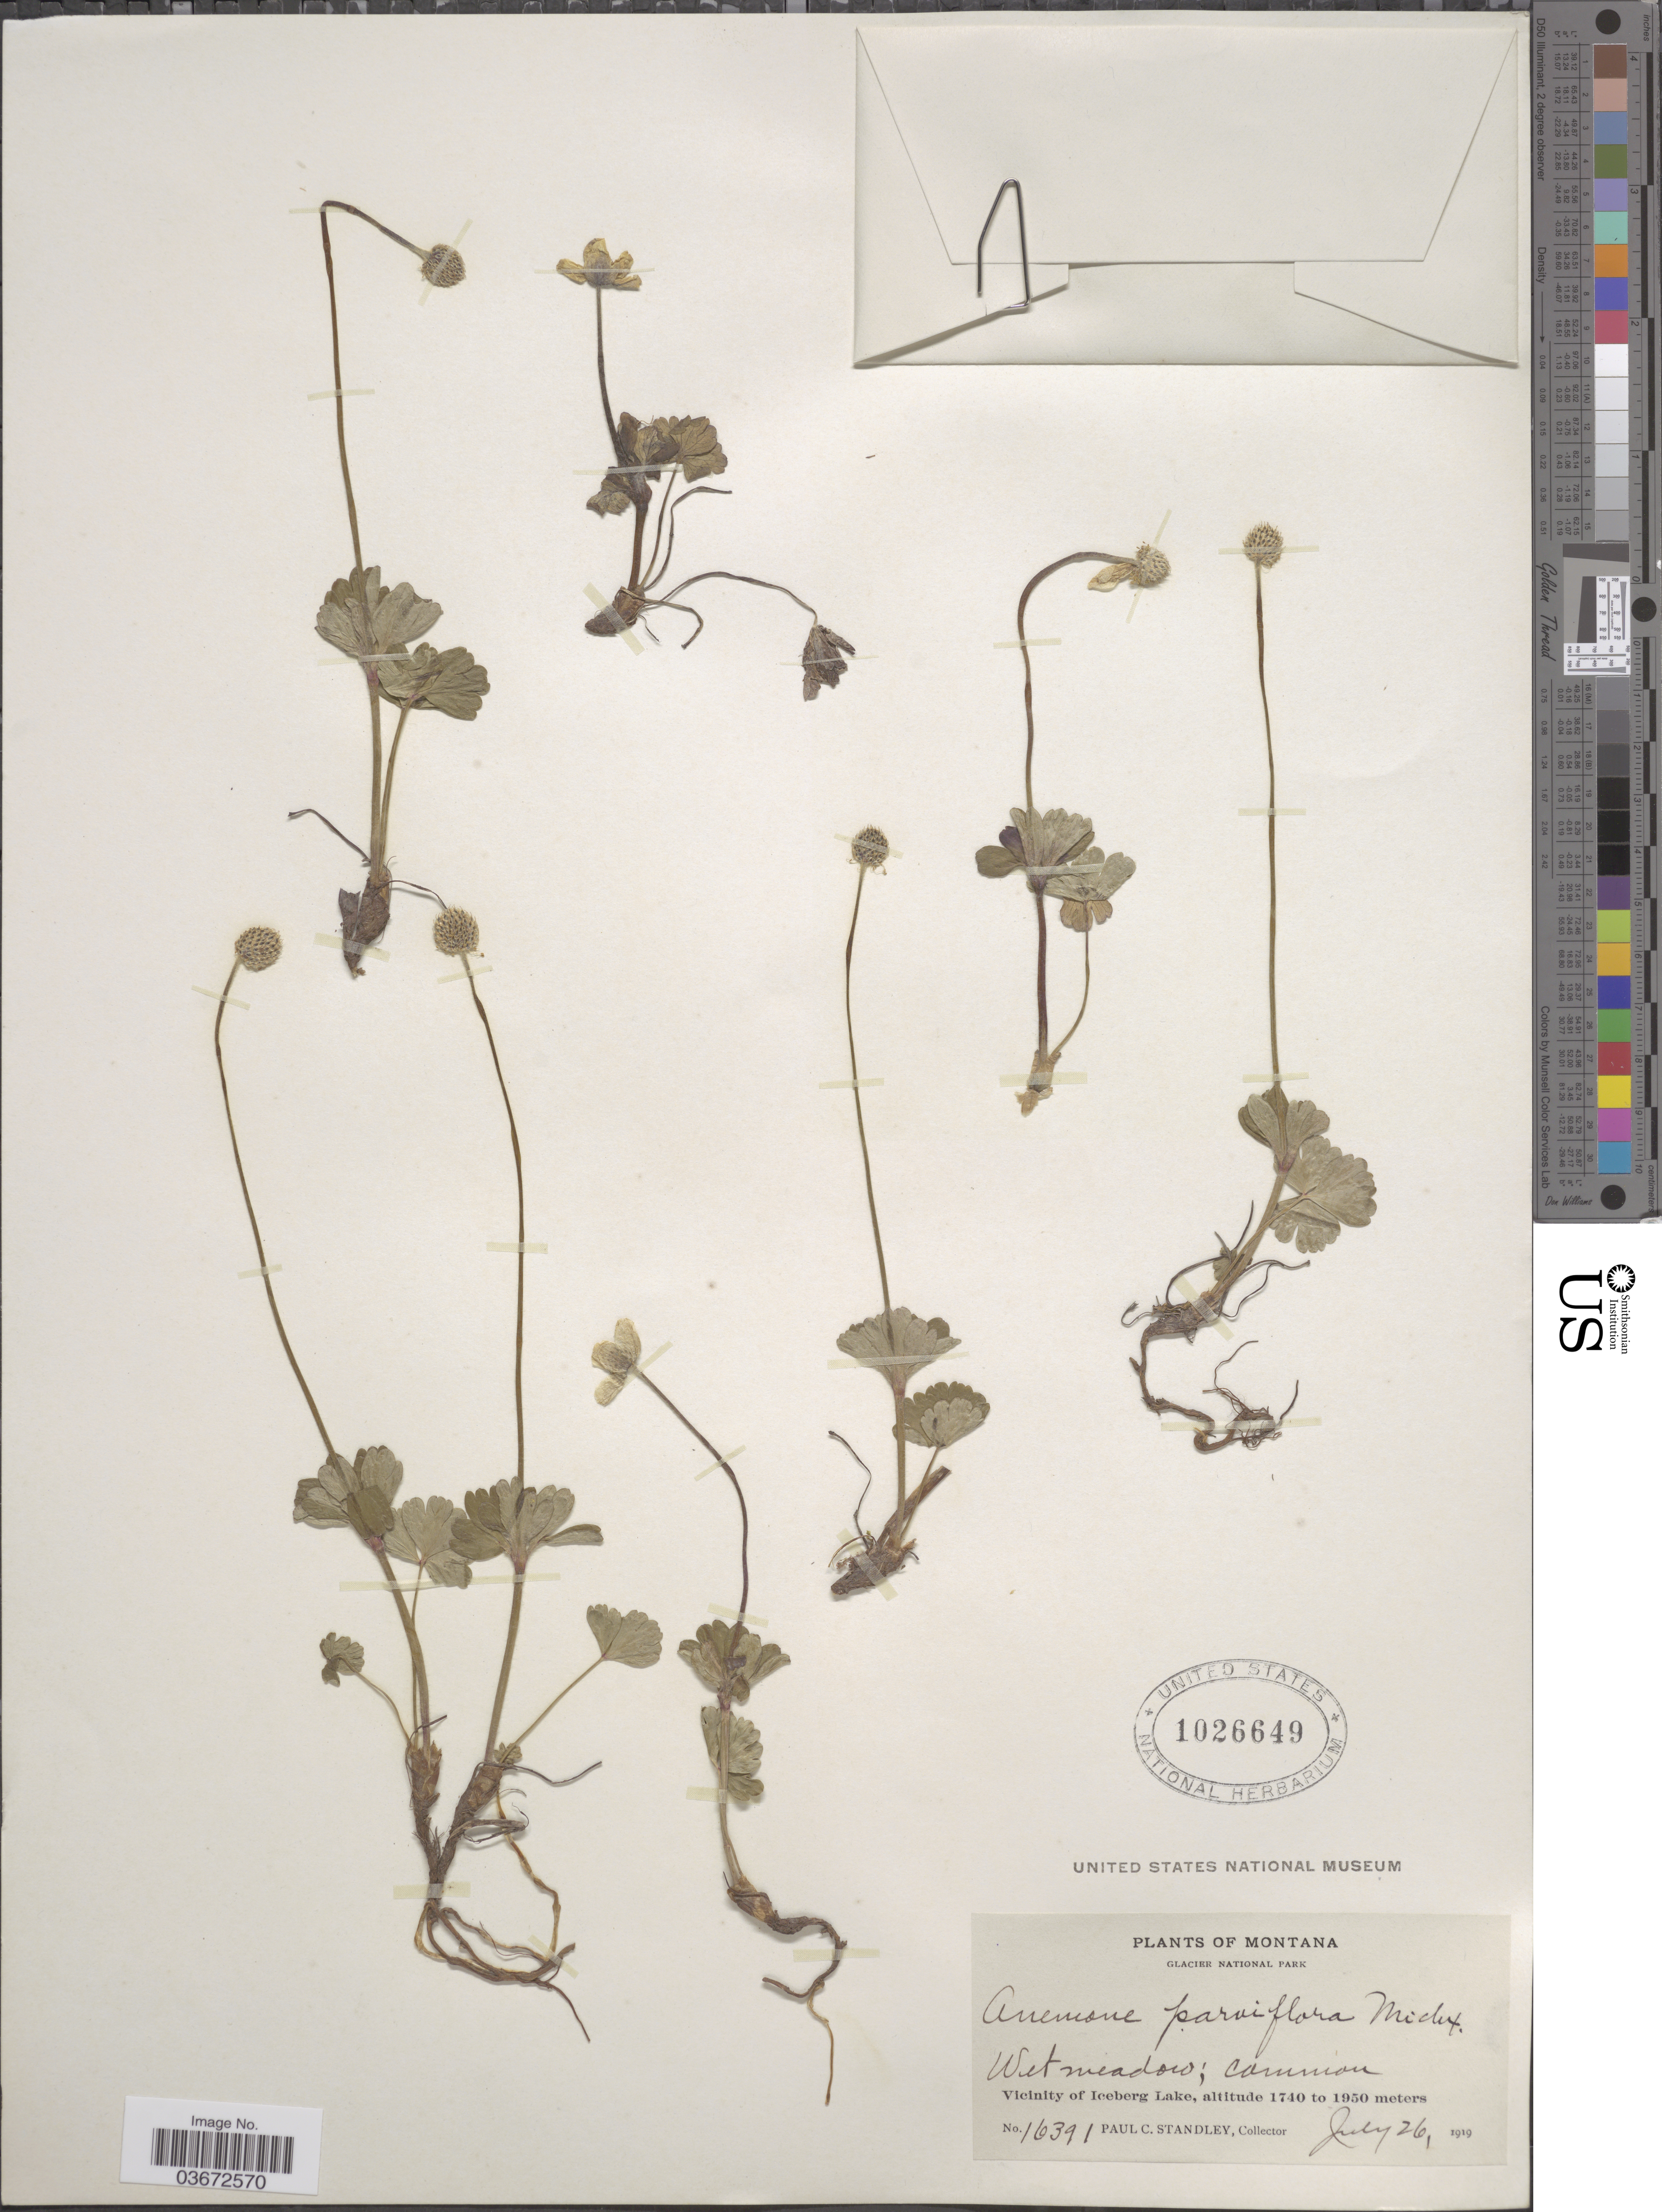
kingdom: Plantae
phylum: Tracheophyta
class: Magnoliopsida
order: Ranunculales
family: Ranunculaceae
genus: Anemone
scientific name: Anemone parviflora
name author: Michx.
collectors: P. C. Standley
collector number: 16391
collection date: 1919-07-26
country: United States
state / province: Montana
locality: Glacier National Park. Vicinity of Iceberg Lake.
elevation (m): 1740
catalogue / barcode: US 1026649